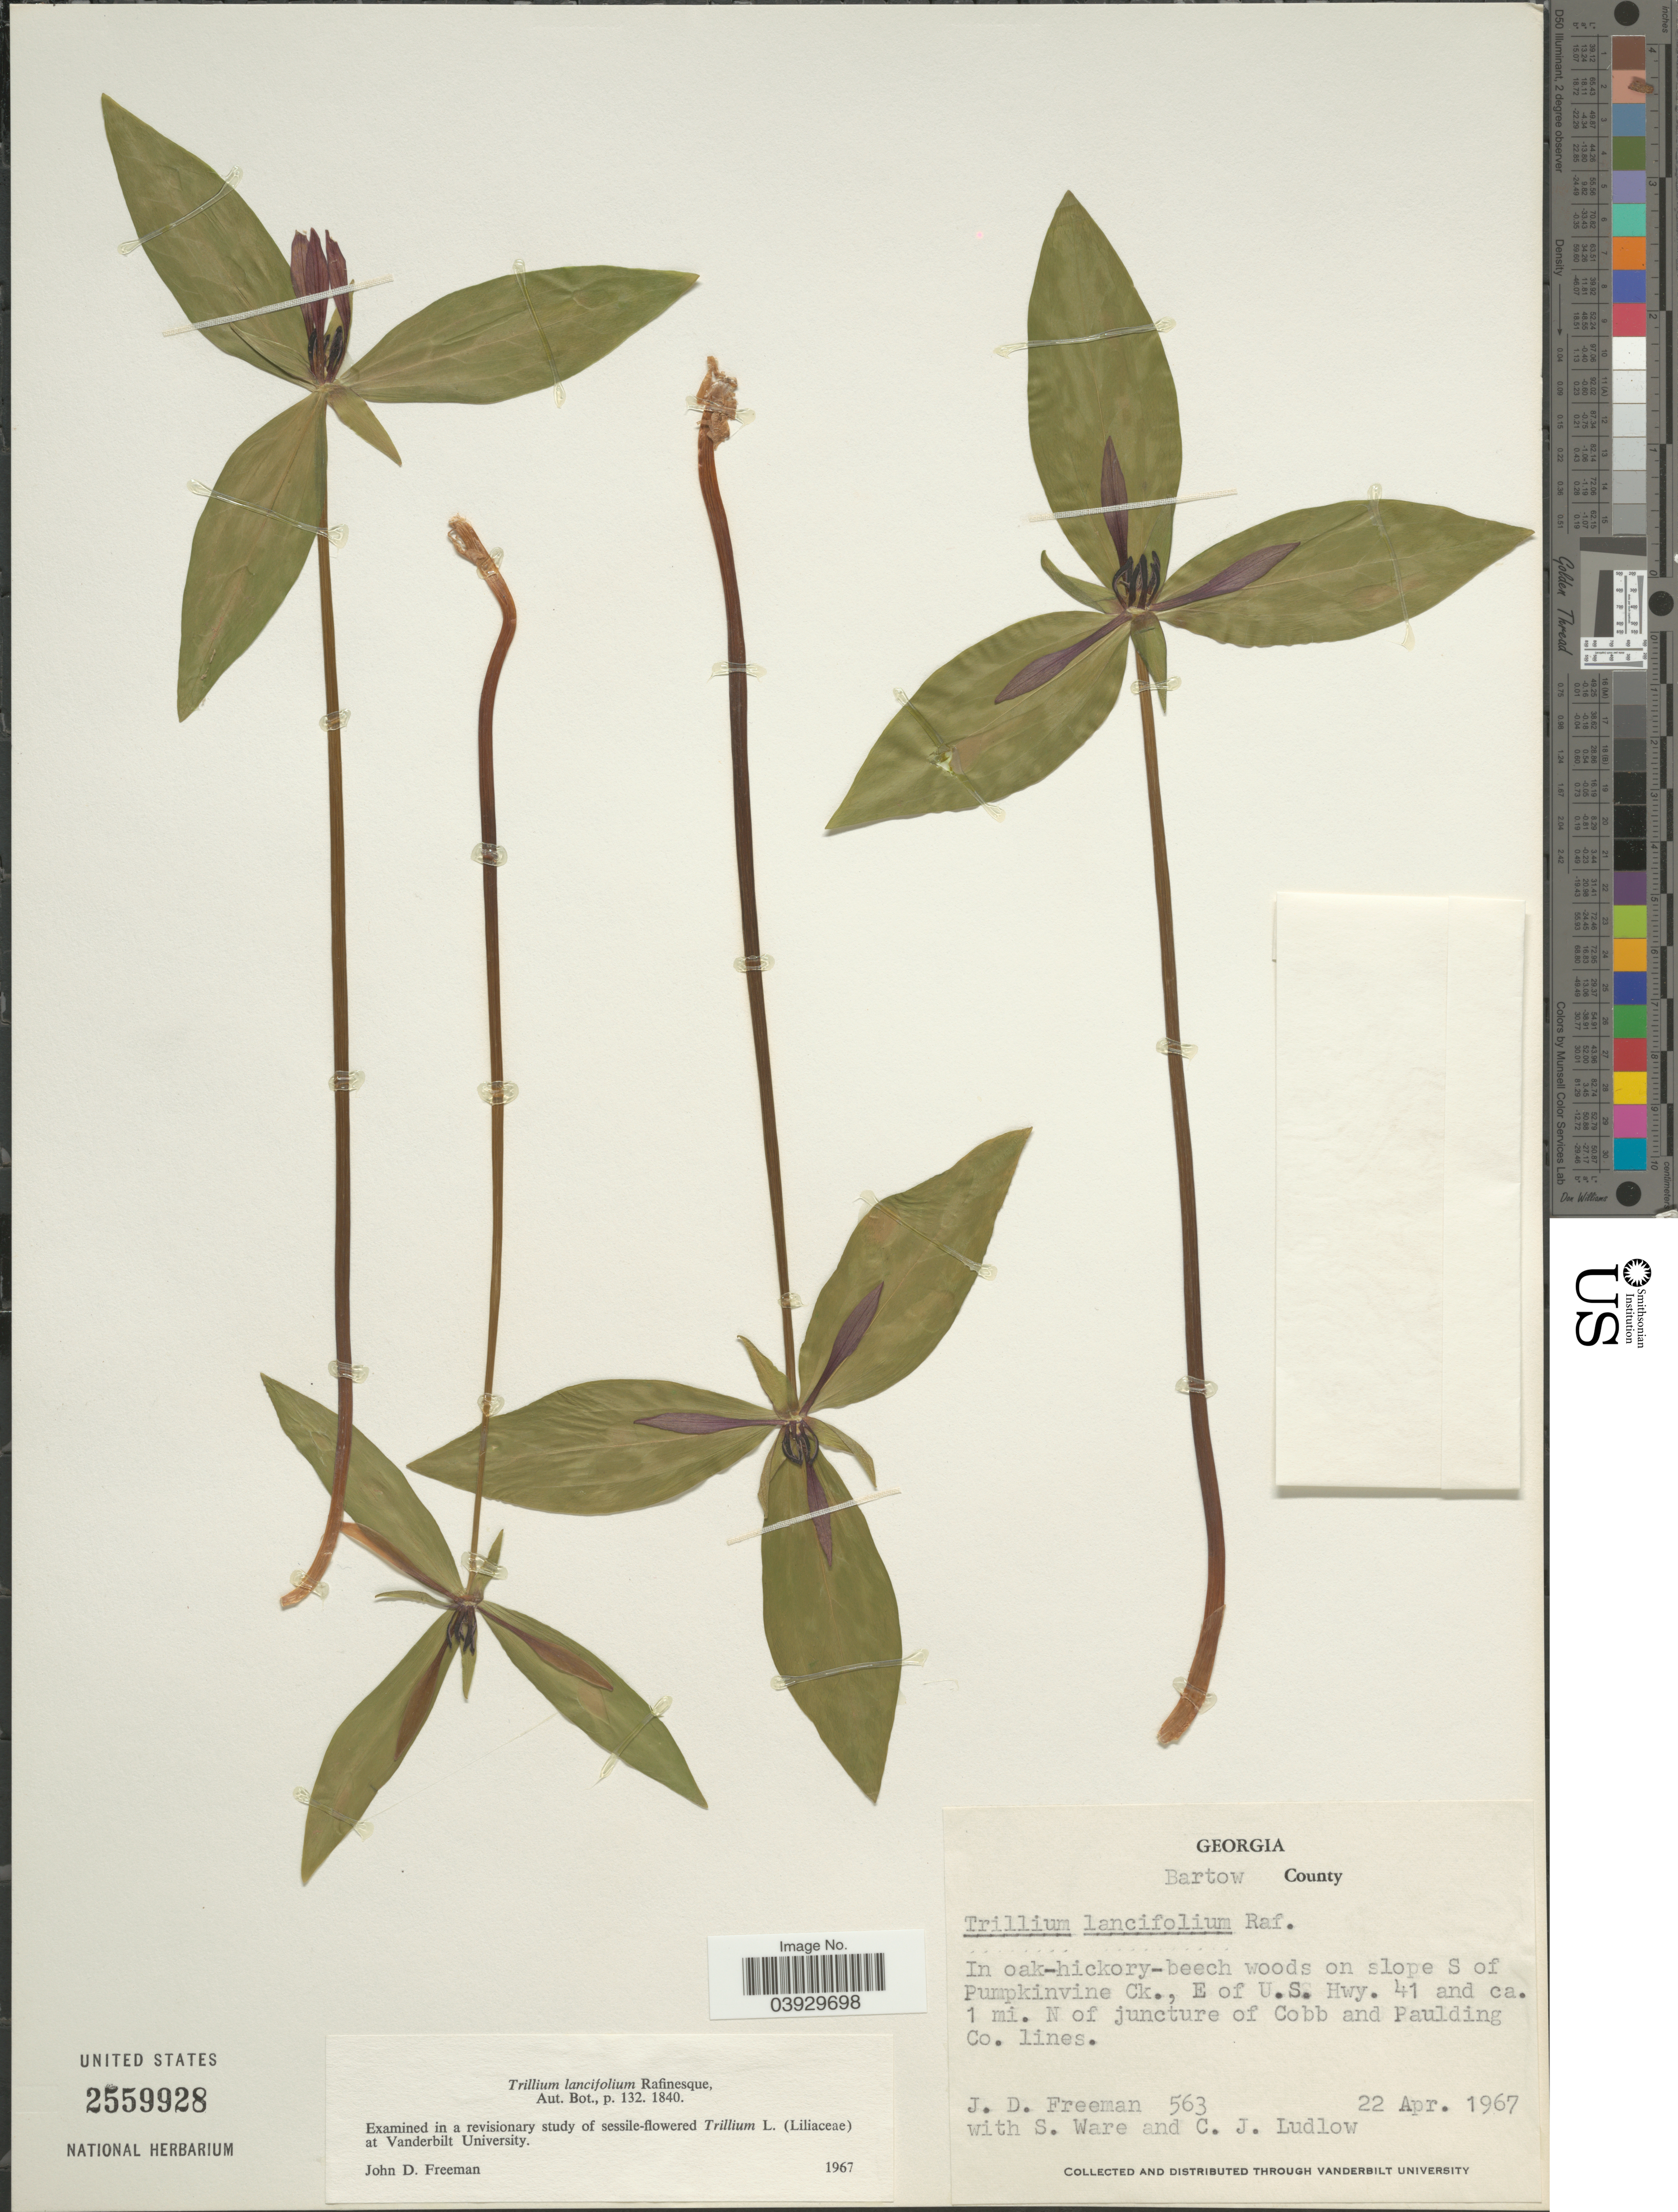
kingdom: Plantae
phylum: Tracheophyta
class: Liliopsida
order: Liliales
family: Melanthiaceae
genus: Trillium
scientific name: Trillium lancifolium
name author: Raf.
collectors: J. Freeman, S. Ware & C. Ludlow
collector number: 563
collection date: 1967-04-22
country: United States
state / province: Georgia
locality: Bartow County. On slope S of Pumpkinvine Ck., E of U.S. Hwy. 41 and ca. 1 mi. N of juncture of Cobb and Paulding Co. lines.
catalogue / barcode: US 2559928